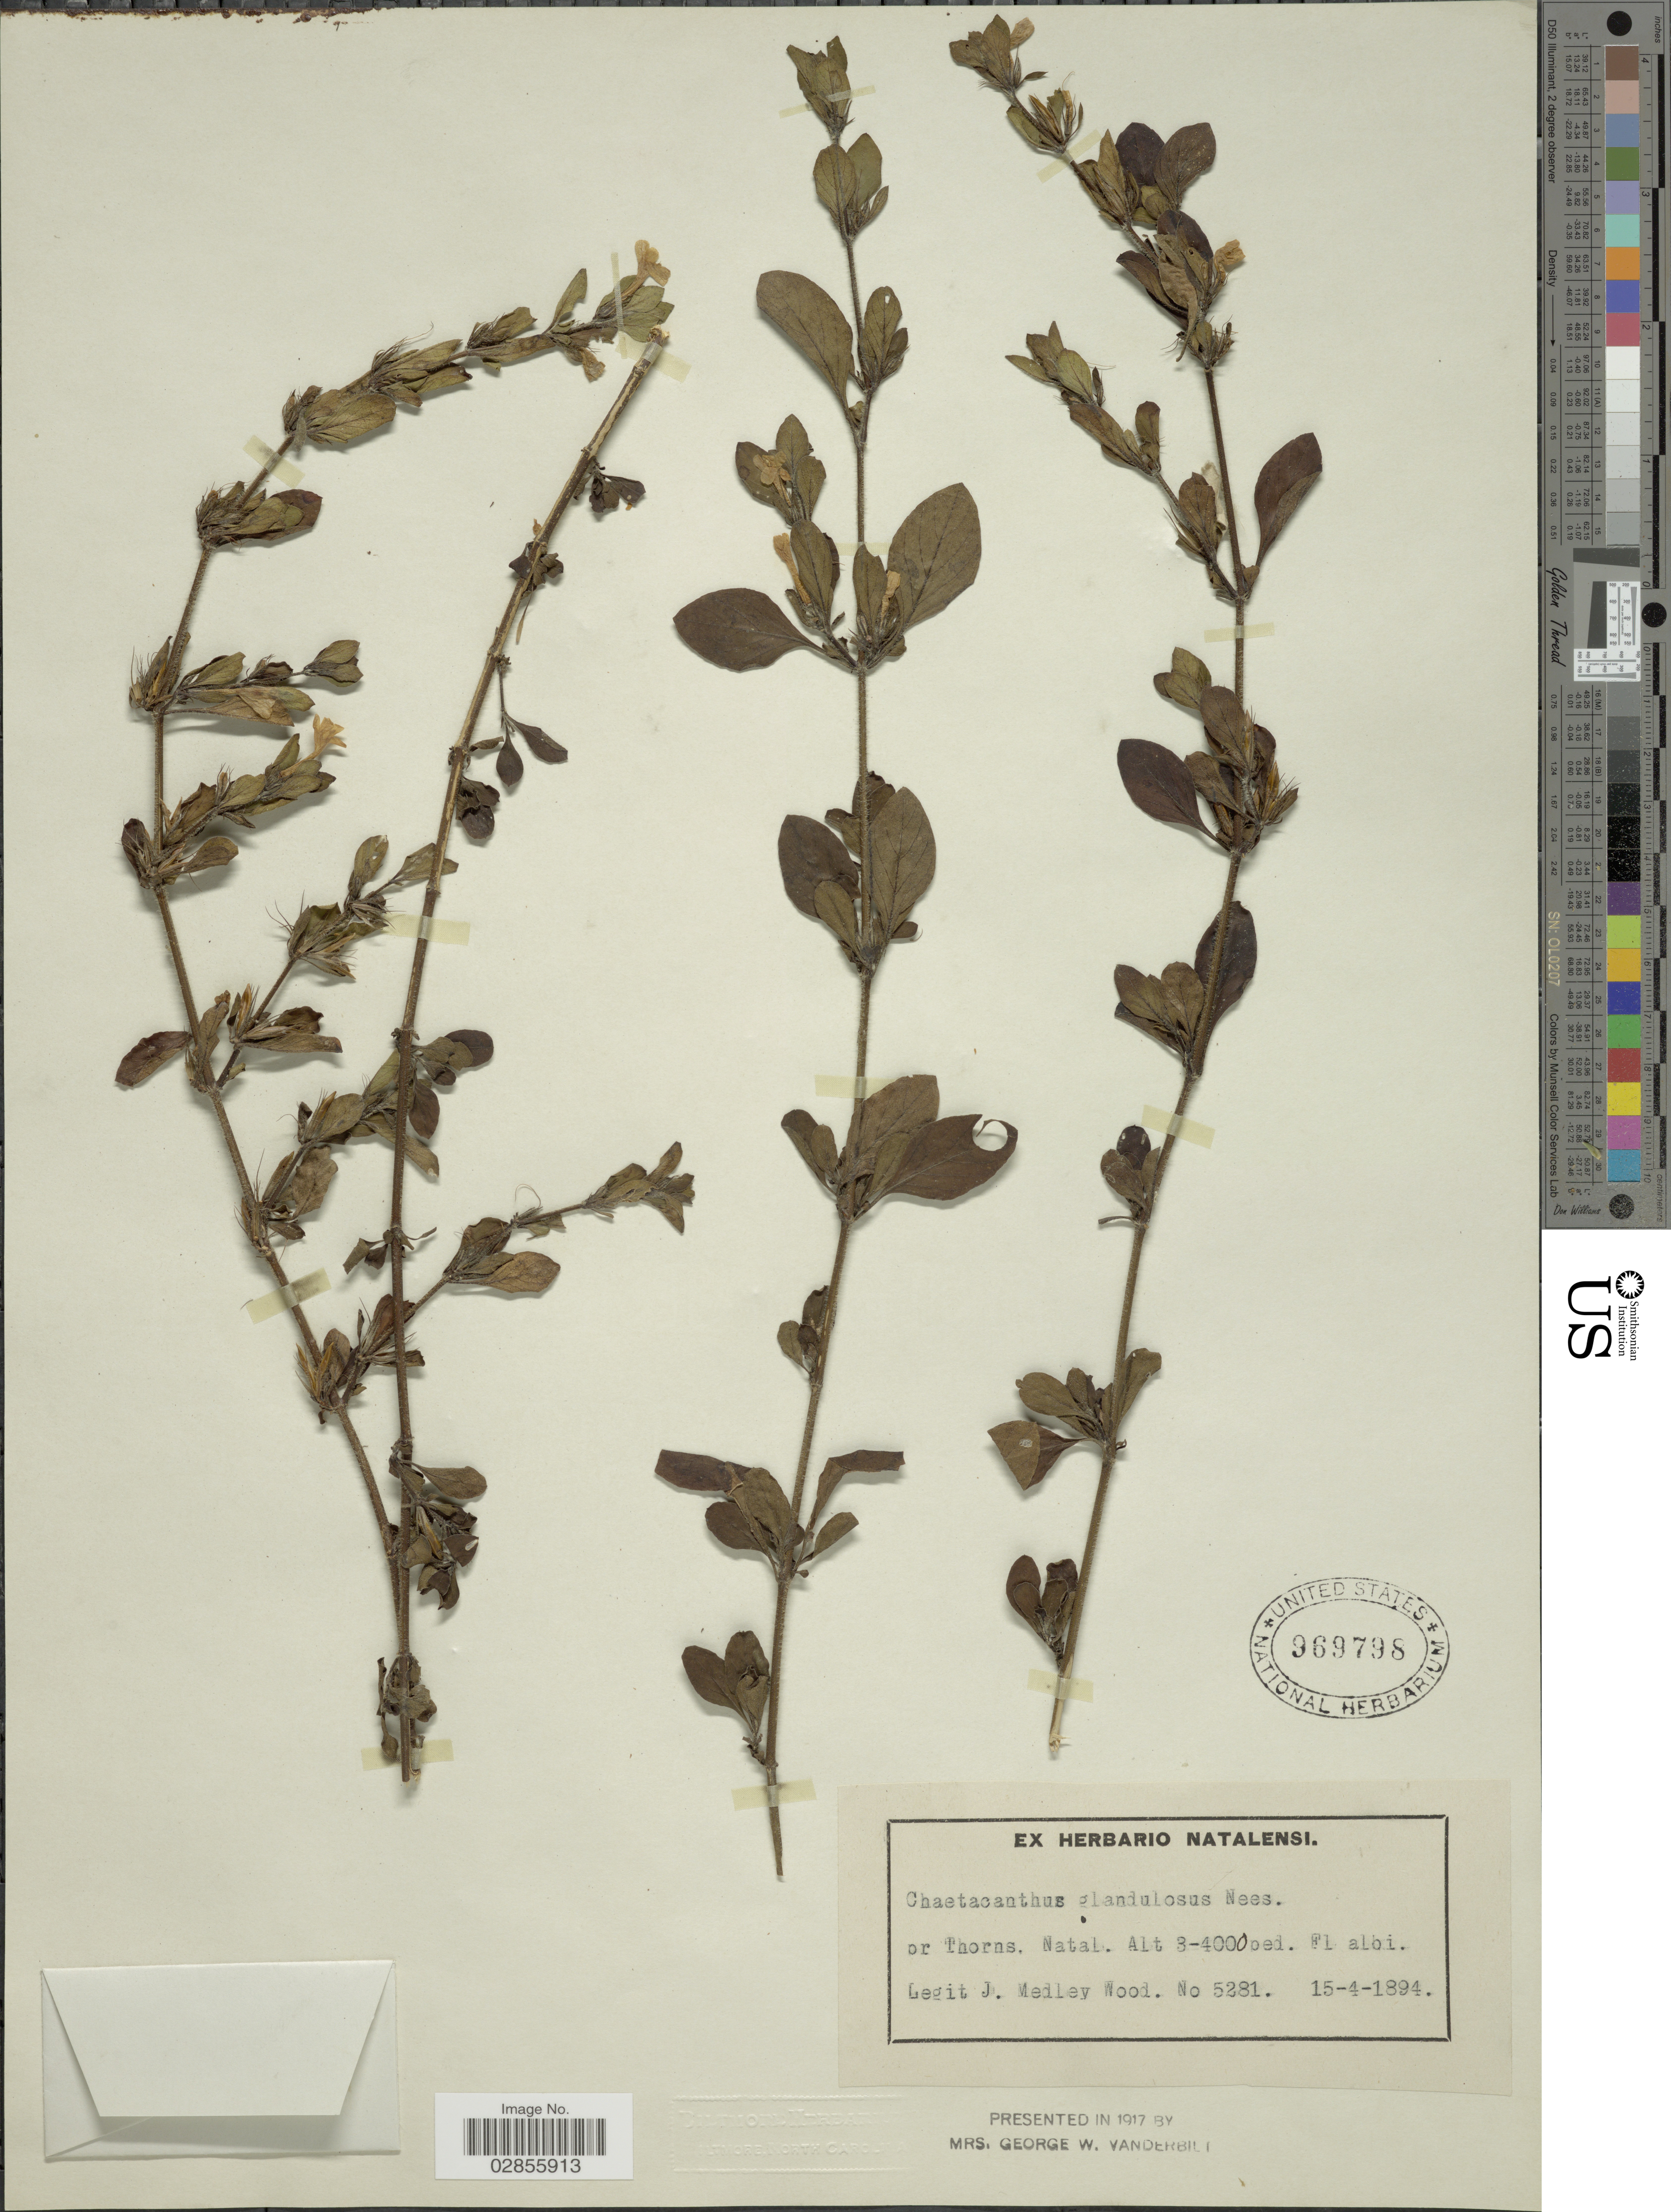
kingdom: Plantae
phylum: Tracheophyta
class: Magnoliopsida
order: Lamiales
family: Acanthaceae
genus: Chaetacanthus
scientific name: Chaetacanthus setiger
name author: (Pers.) Nees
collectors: J. Medley Wood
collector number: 5281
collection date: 1894-04-15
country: South Africa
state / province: KwaZulu-Natal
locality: Pr. Thorns. Natal.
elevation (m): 914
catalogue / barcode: US 969798